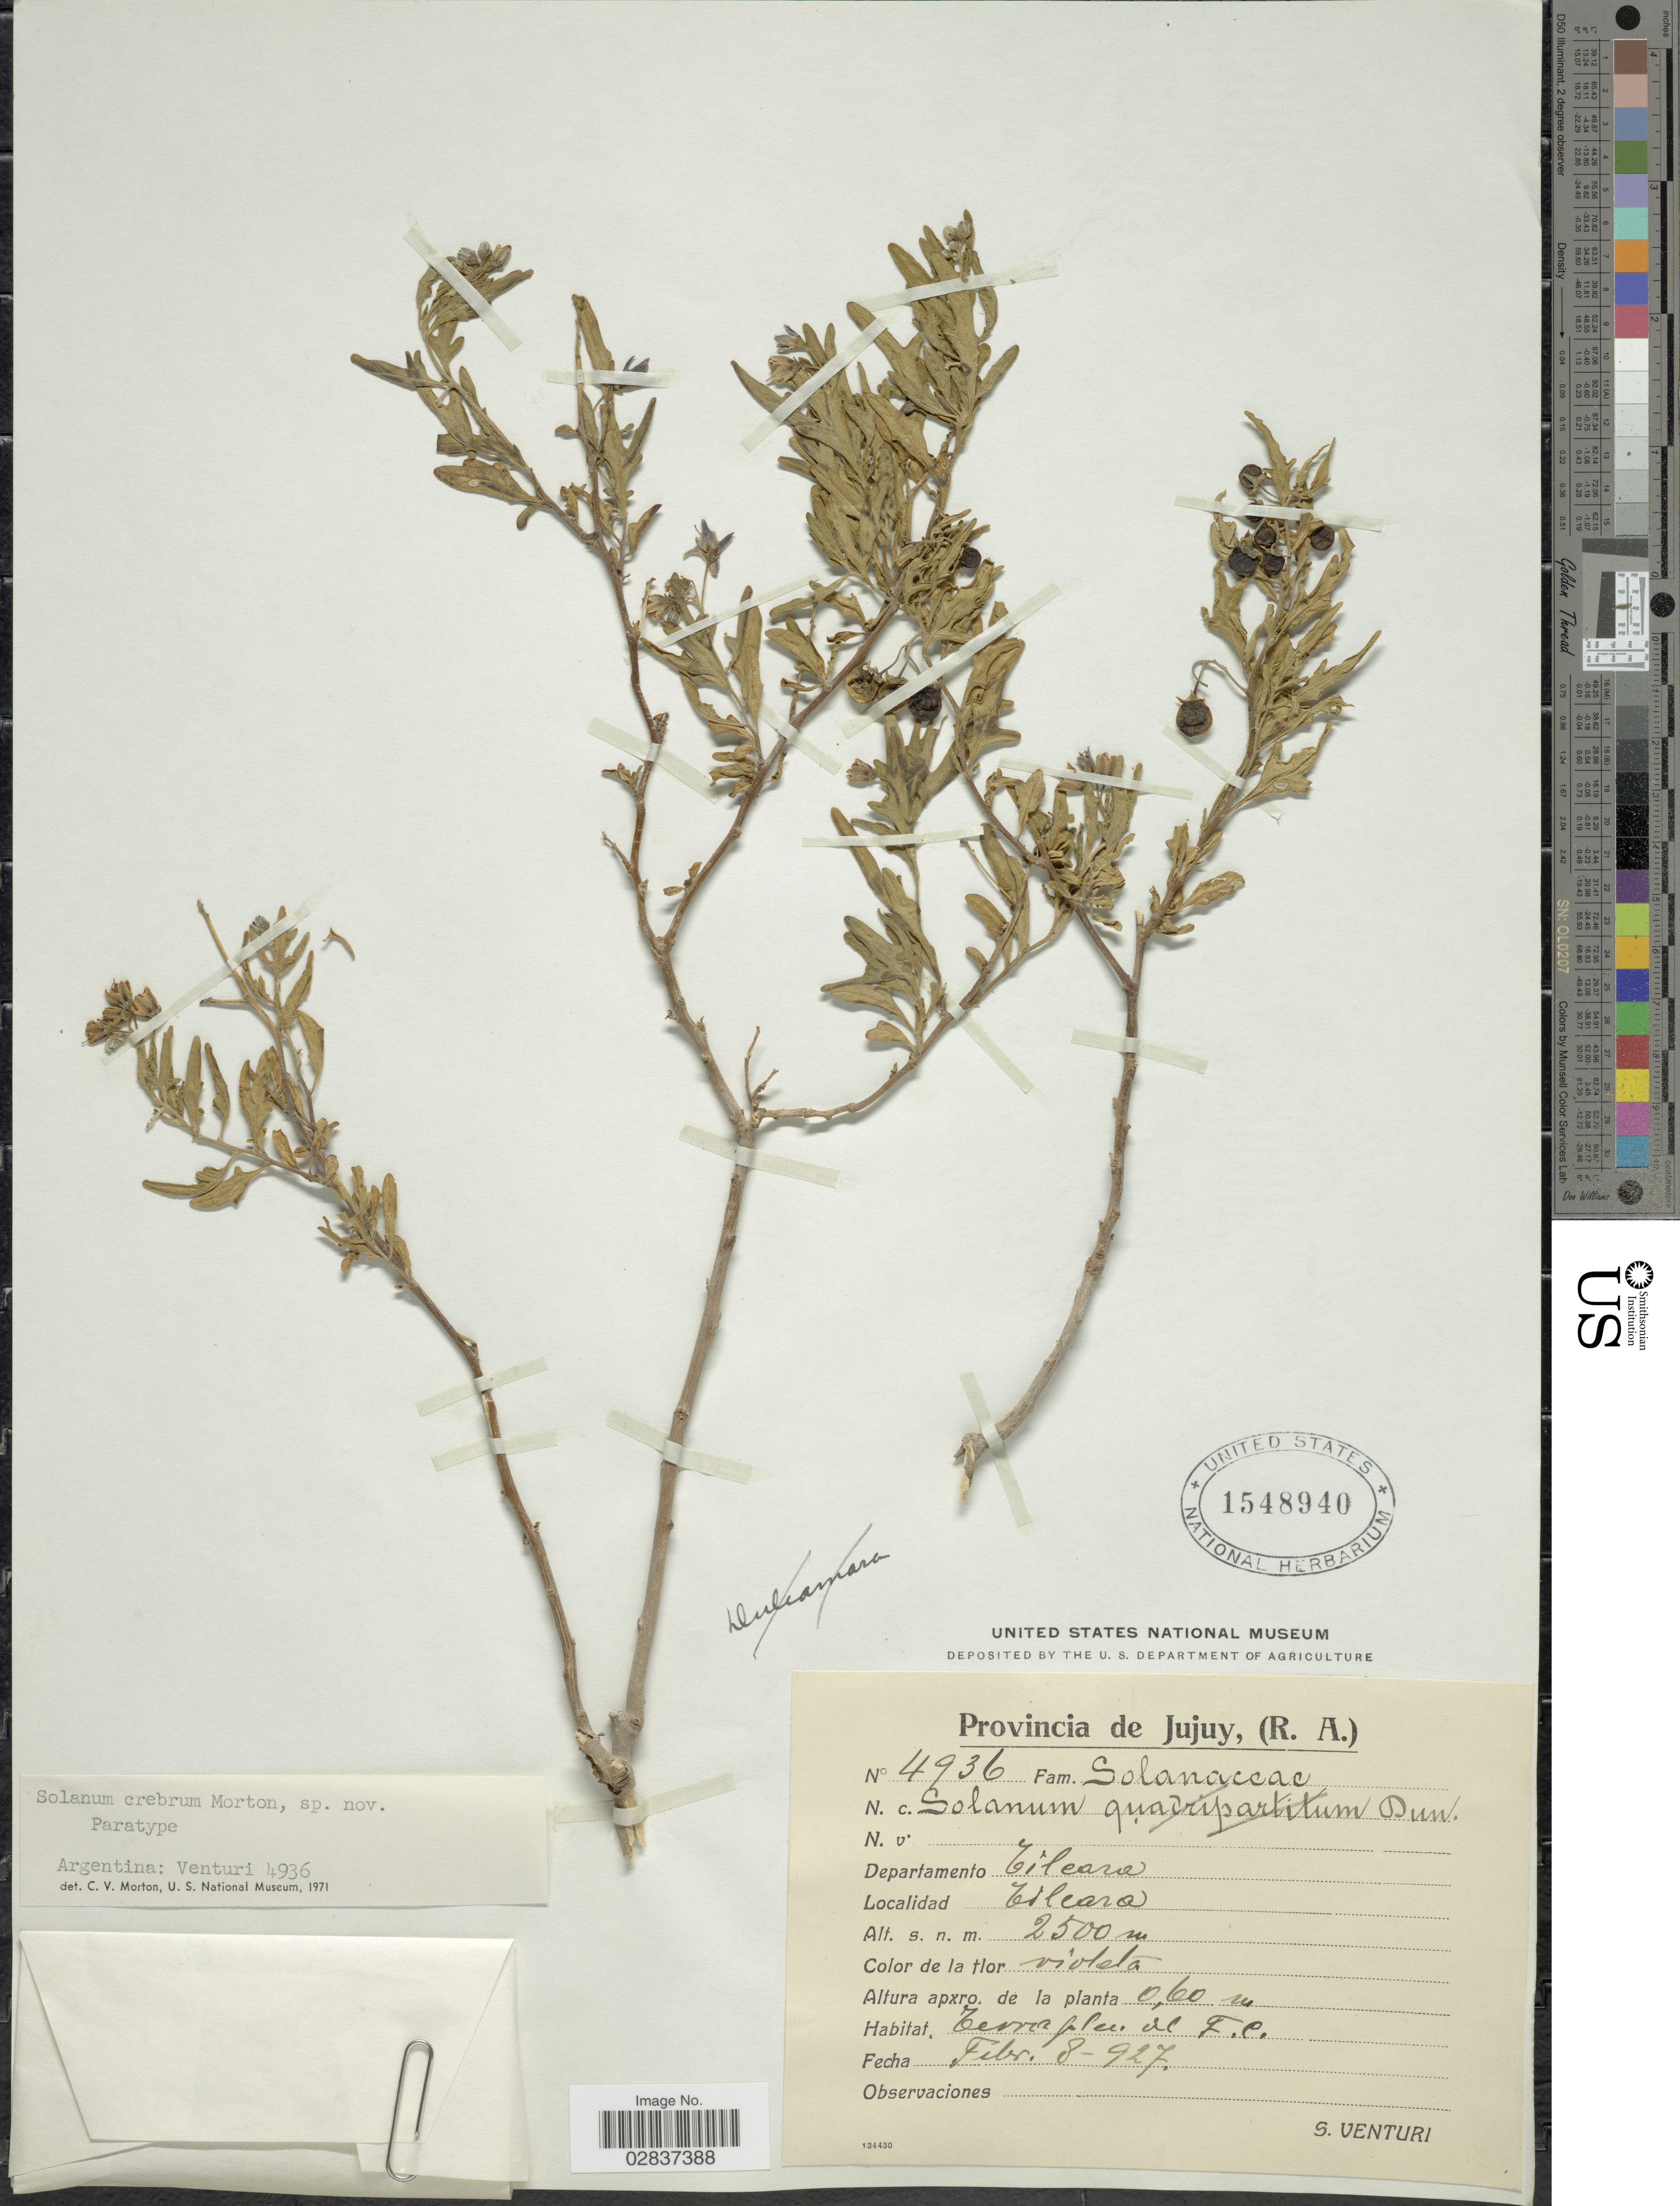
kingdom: Plantae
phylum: Tracheophyta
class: Magnoliopsida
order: Solanales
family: Solanaceae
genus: Solanum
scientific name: Solanum salicifolium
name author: Phil.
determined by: Knapp, S. D.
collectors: S. Venturi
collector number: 4936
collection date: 1927-02-08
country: Argentina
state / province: Jujuy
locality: Departamento Tilcara, Tilcara.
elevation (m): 2500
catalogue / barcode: US 1548940